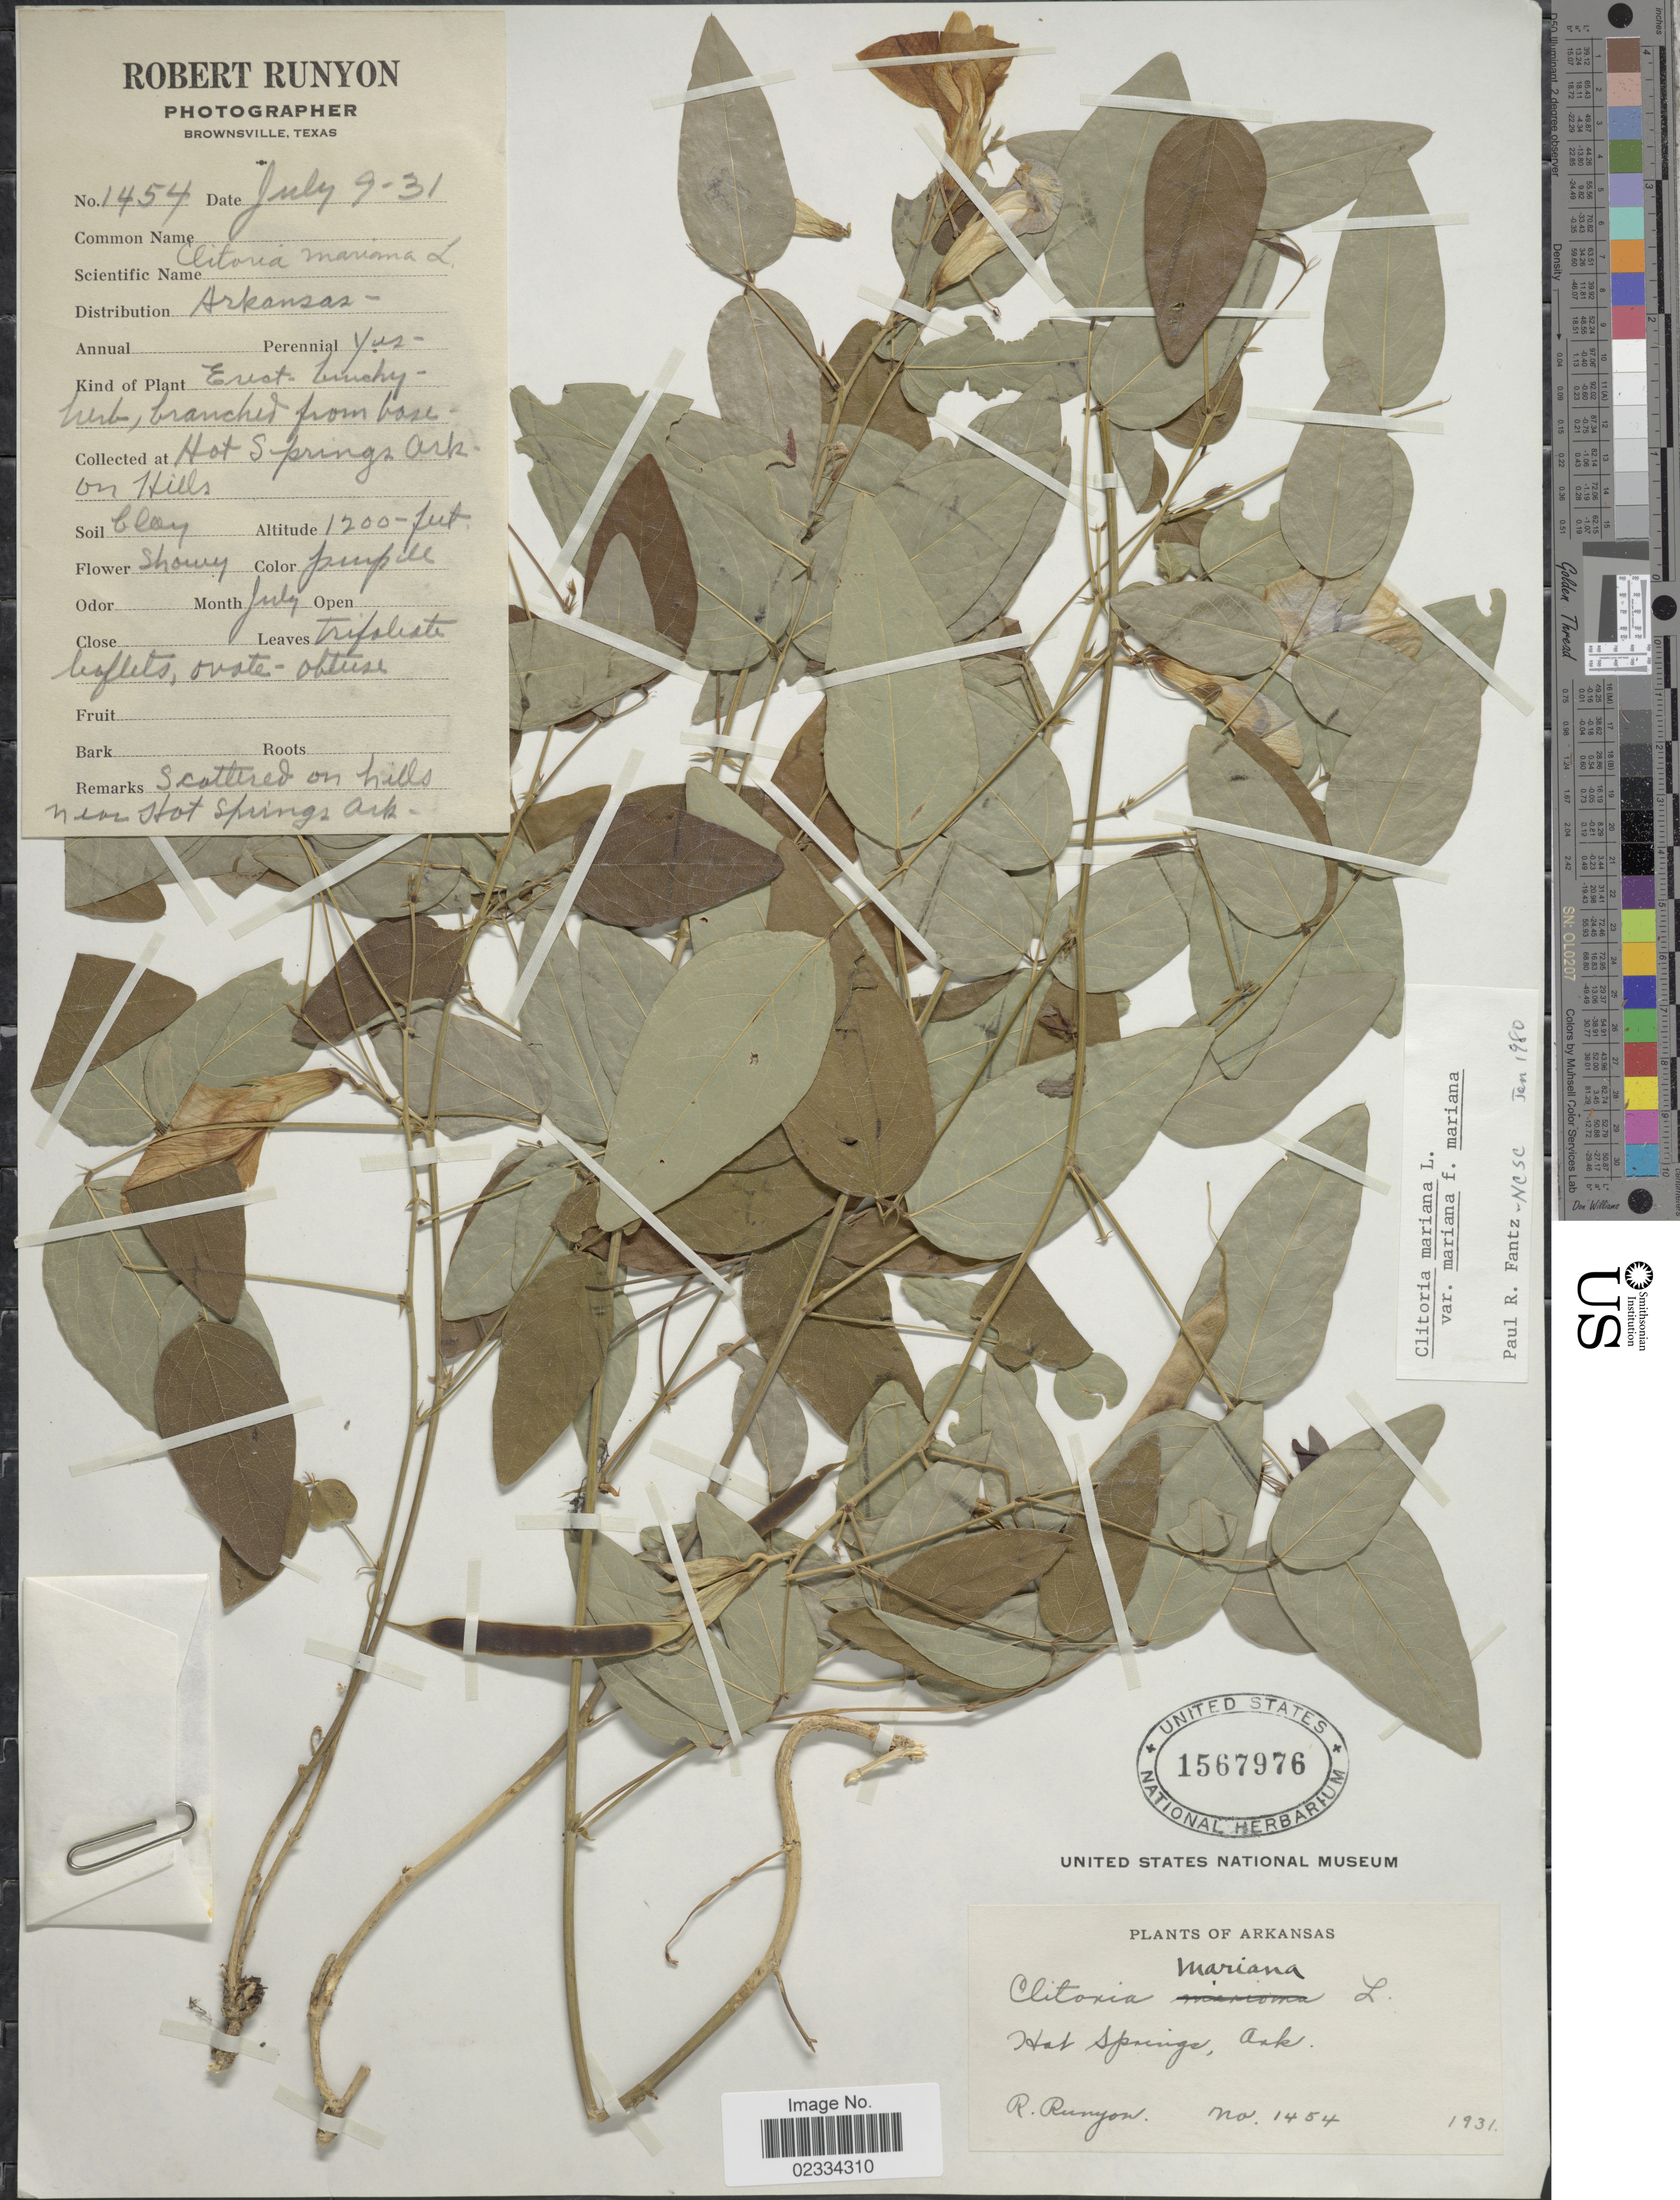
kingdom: Plantae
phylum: Tracheophyta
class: Magnoliopsida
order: Fabales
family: Fabaceae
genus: Clitoria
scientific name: Clitoria mariana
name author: L.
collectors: R. Runyon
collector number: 1454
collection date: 1931-07-09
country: United States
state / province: Arkansas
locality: Hot Springs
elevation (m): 366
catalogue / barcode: US 1567976